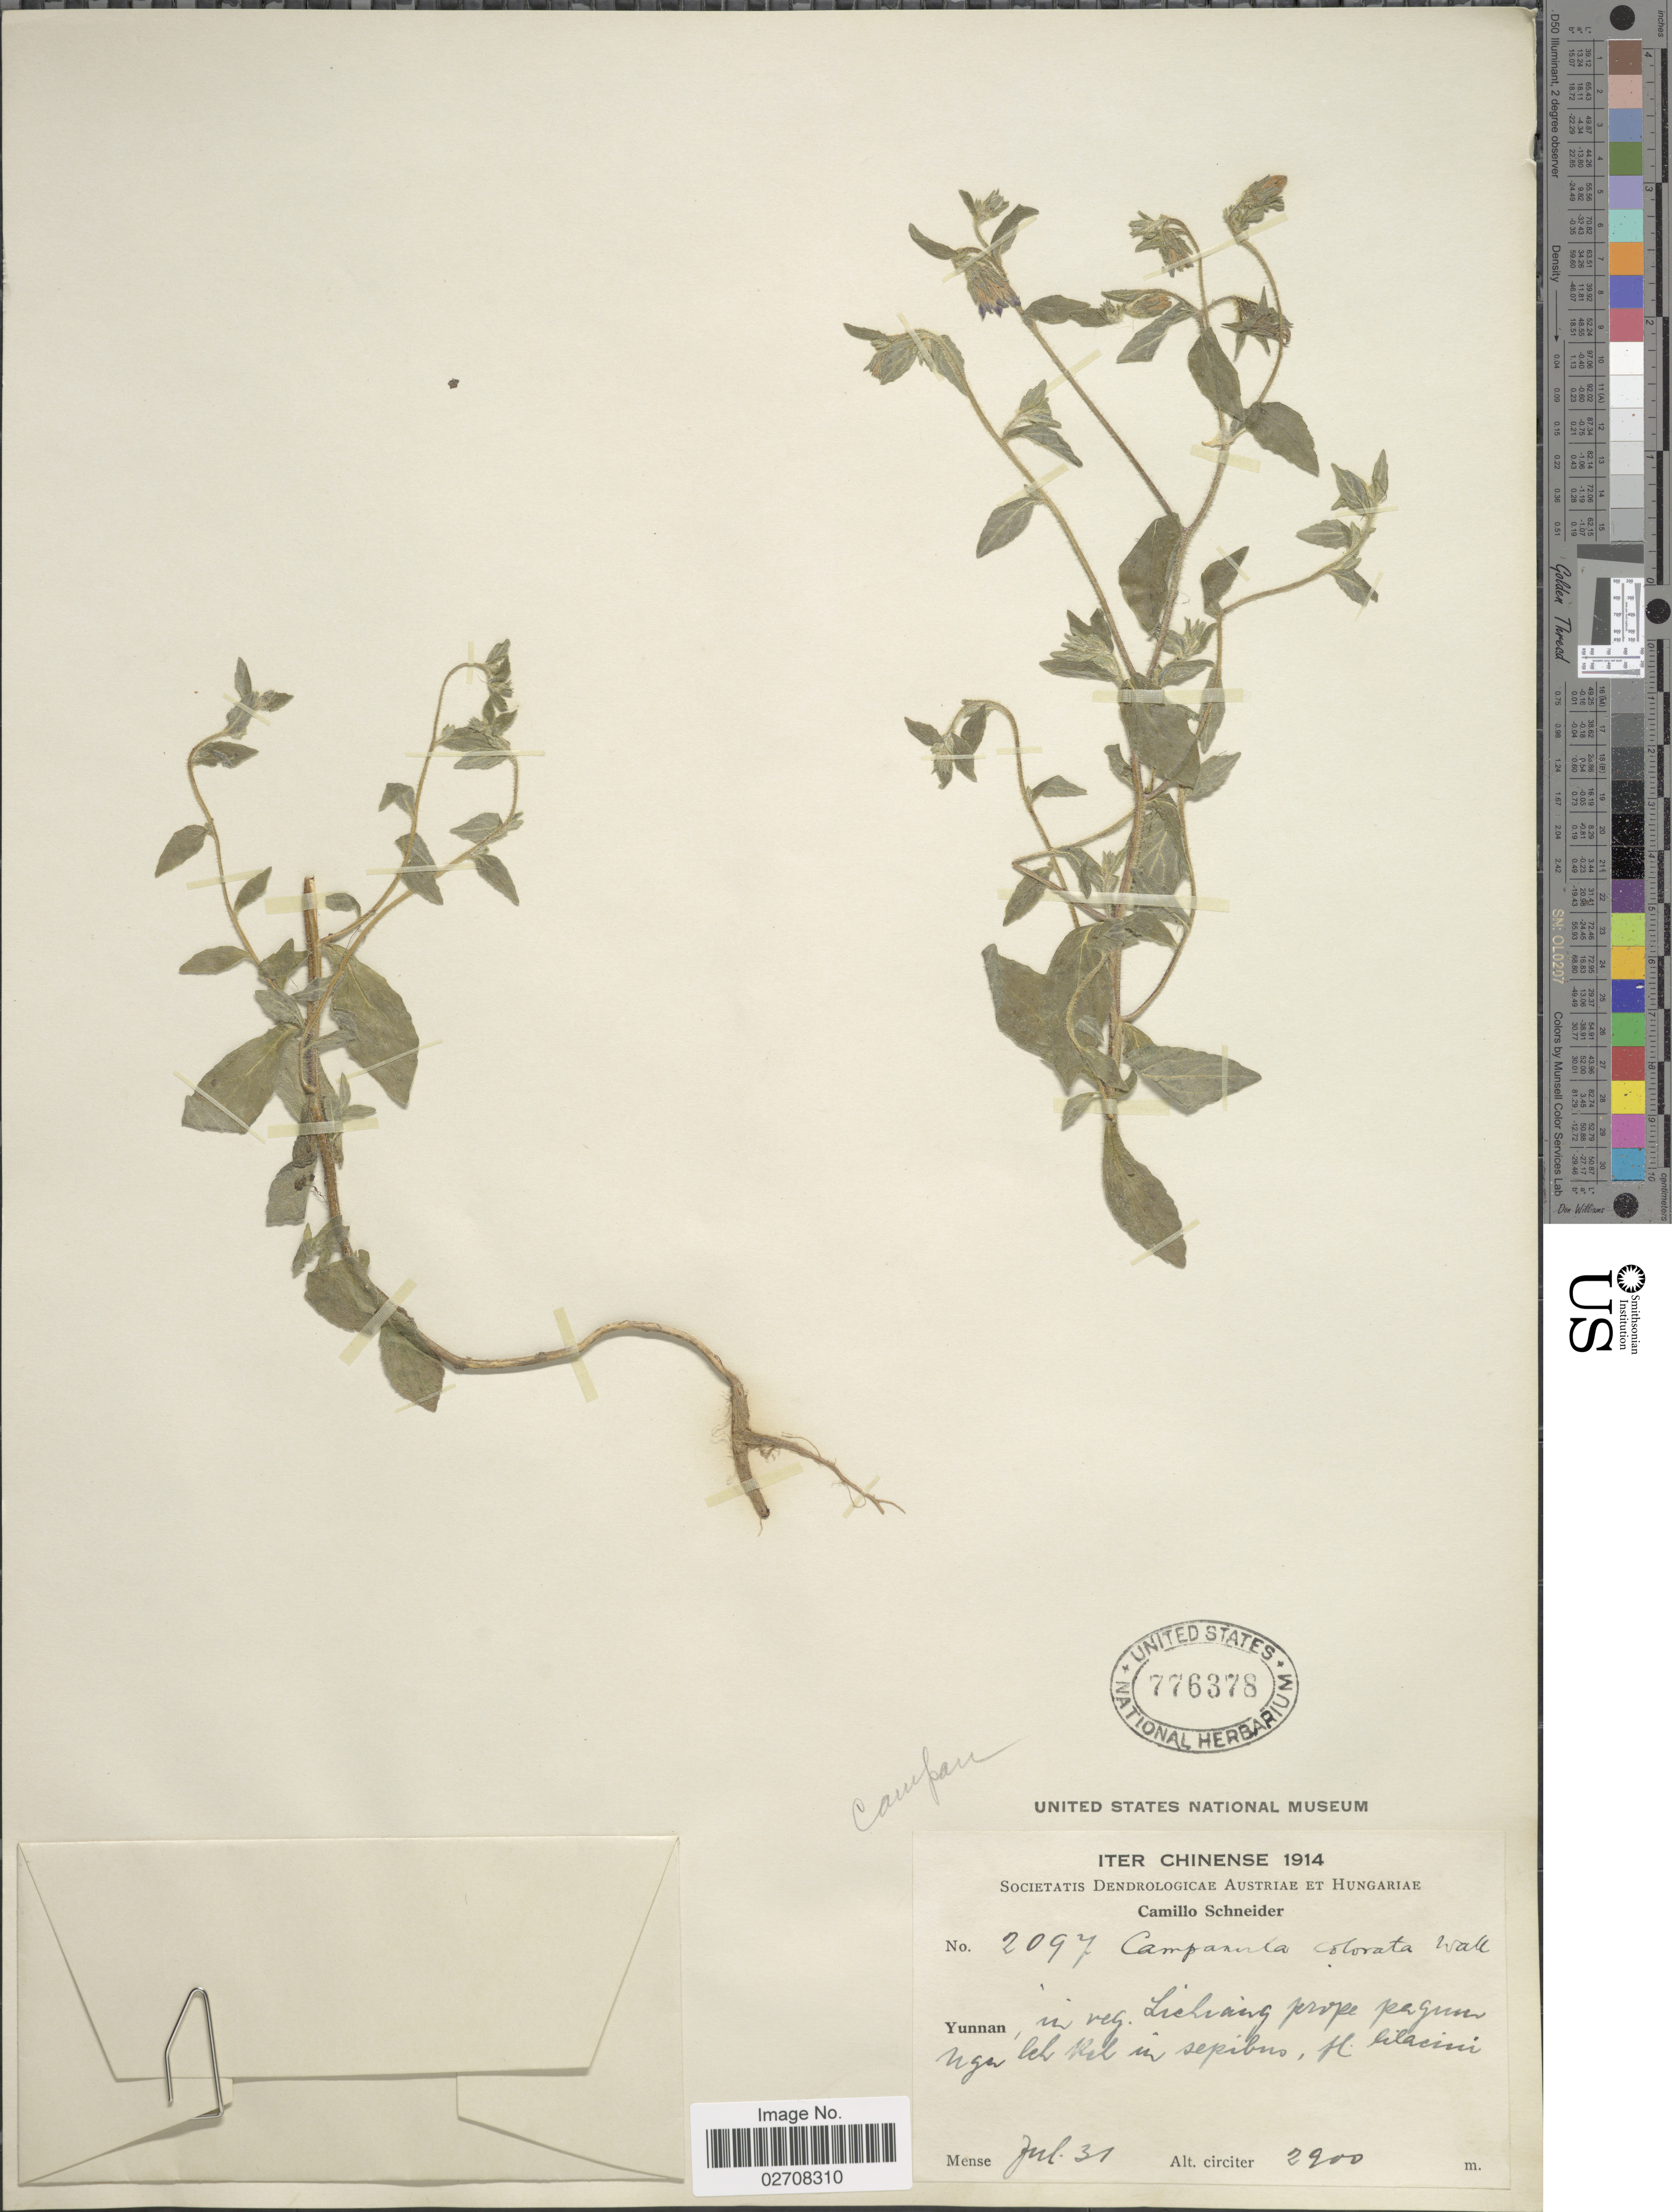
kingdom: Plantae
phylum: Tracheophyta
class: Magnoliopsida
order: Asterales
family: Campanulaceae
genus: Campanula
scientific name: Campanula colorata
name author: Wall.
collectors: C. K. Schneider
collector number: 2097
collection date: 1914-07-31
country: China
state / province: Yunnan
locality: In reg. Lichiang prope pagum riga leh Rel [interpreted] in sepibus.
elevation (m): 2900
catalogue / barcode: US 776378